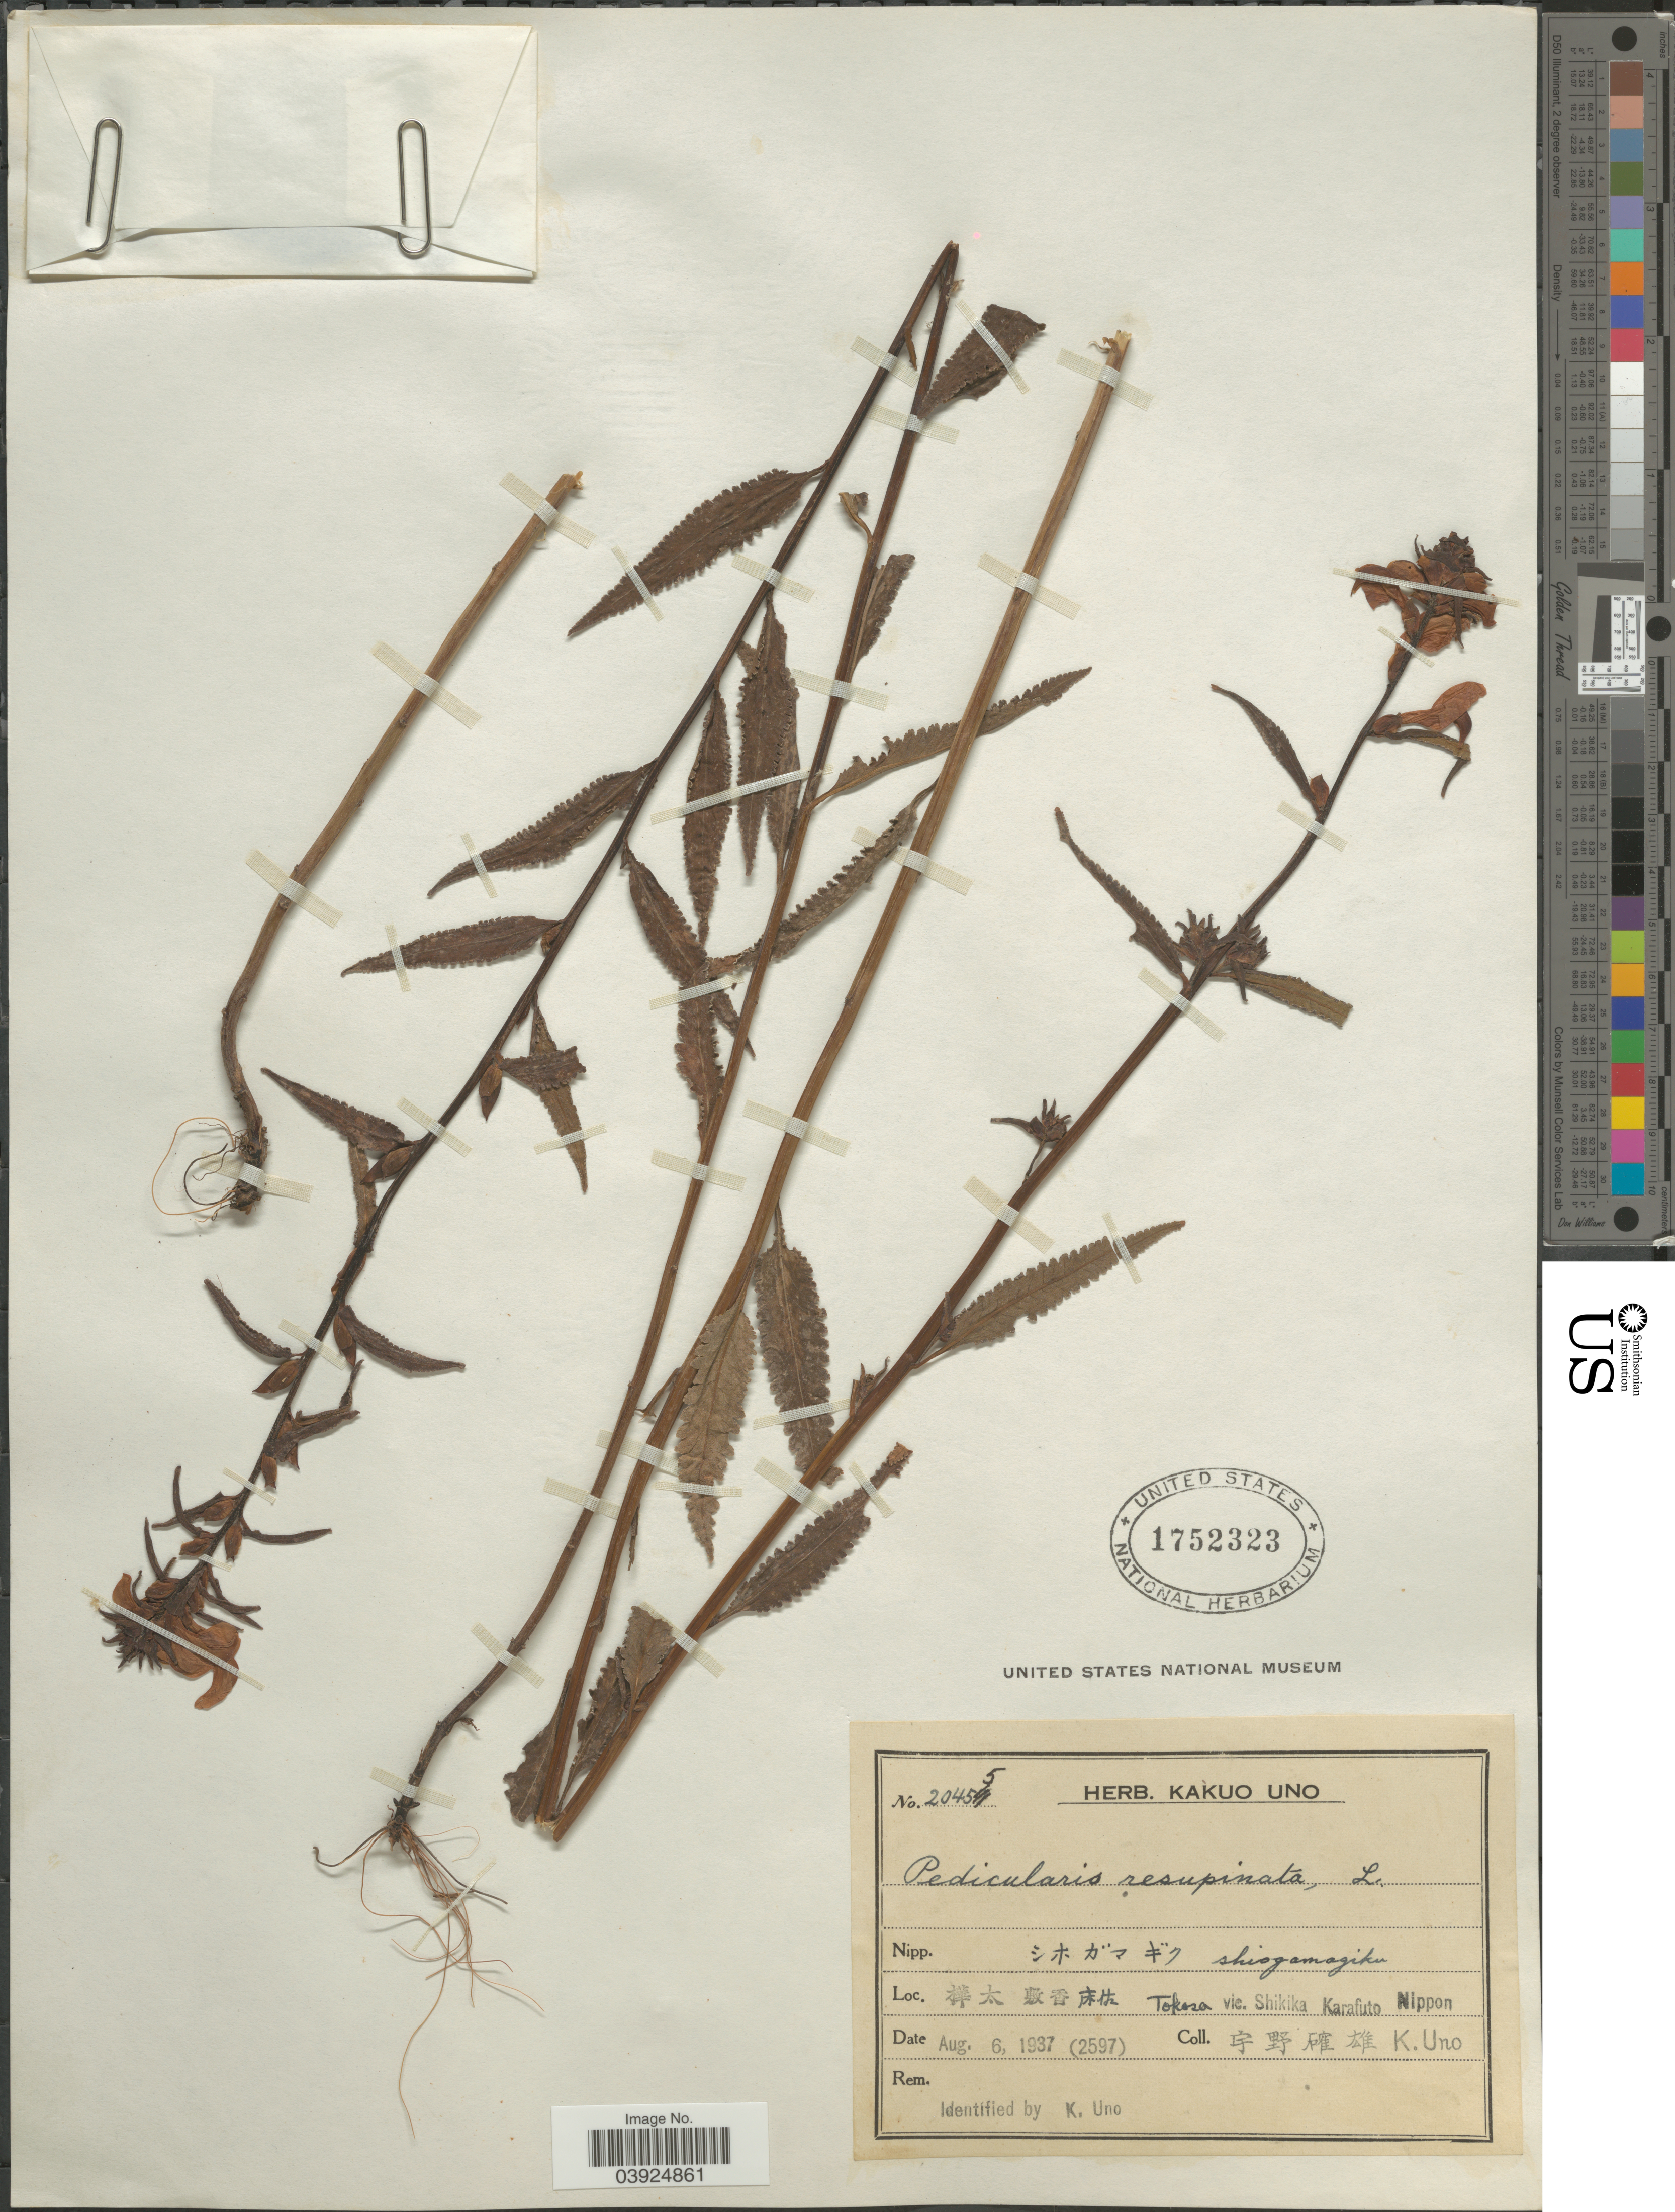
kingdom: Plantae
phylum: Tracheophyta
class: Magnoliopsida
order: Lamiales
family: Orobanchaceae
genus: Pedicularis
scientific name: Pedicularis resupinata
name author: L.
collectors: K. Uno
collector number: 20455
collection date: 1937-08-06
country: Japan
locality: X. Tokosa vic. Shikika Karafuto Nippon.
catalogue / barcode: US 1752323